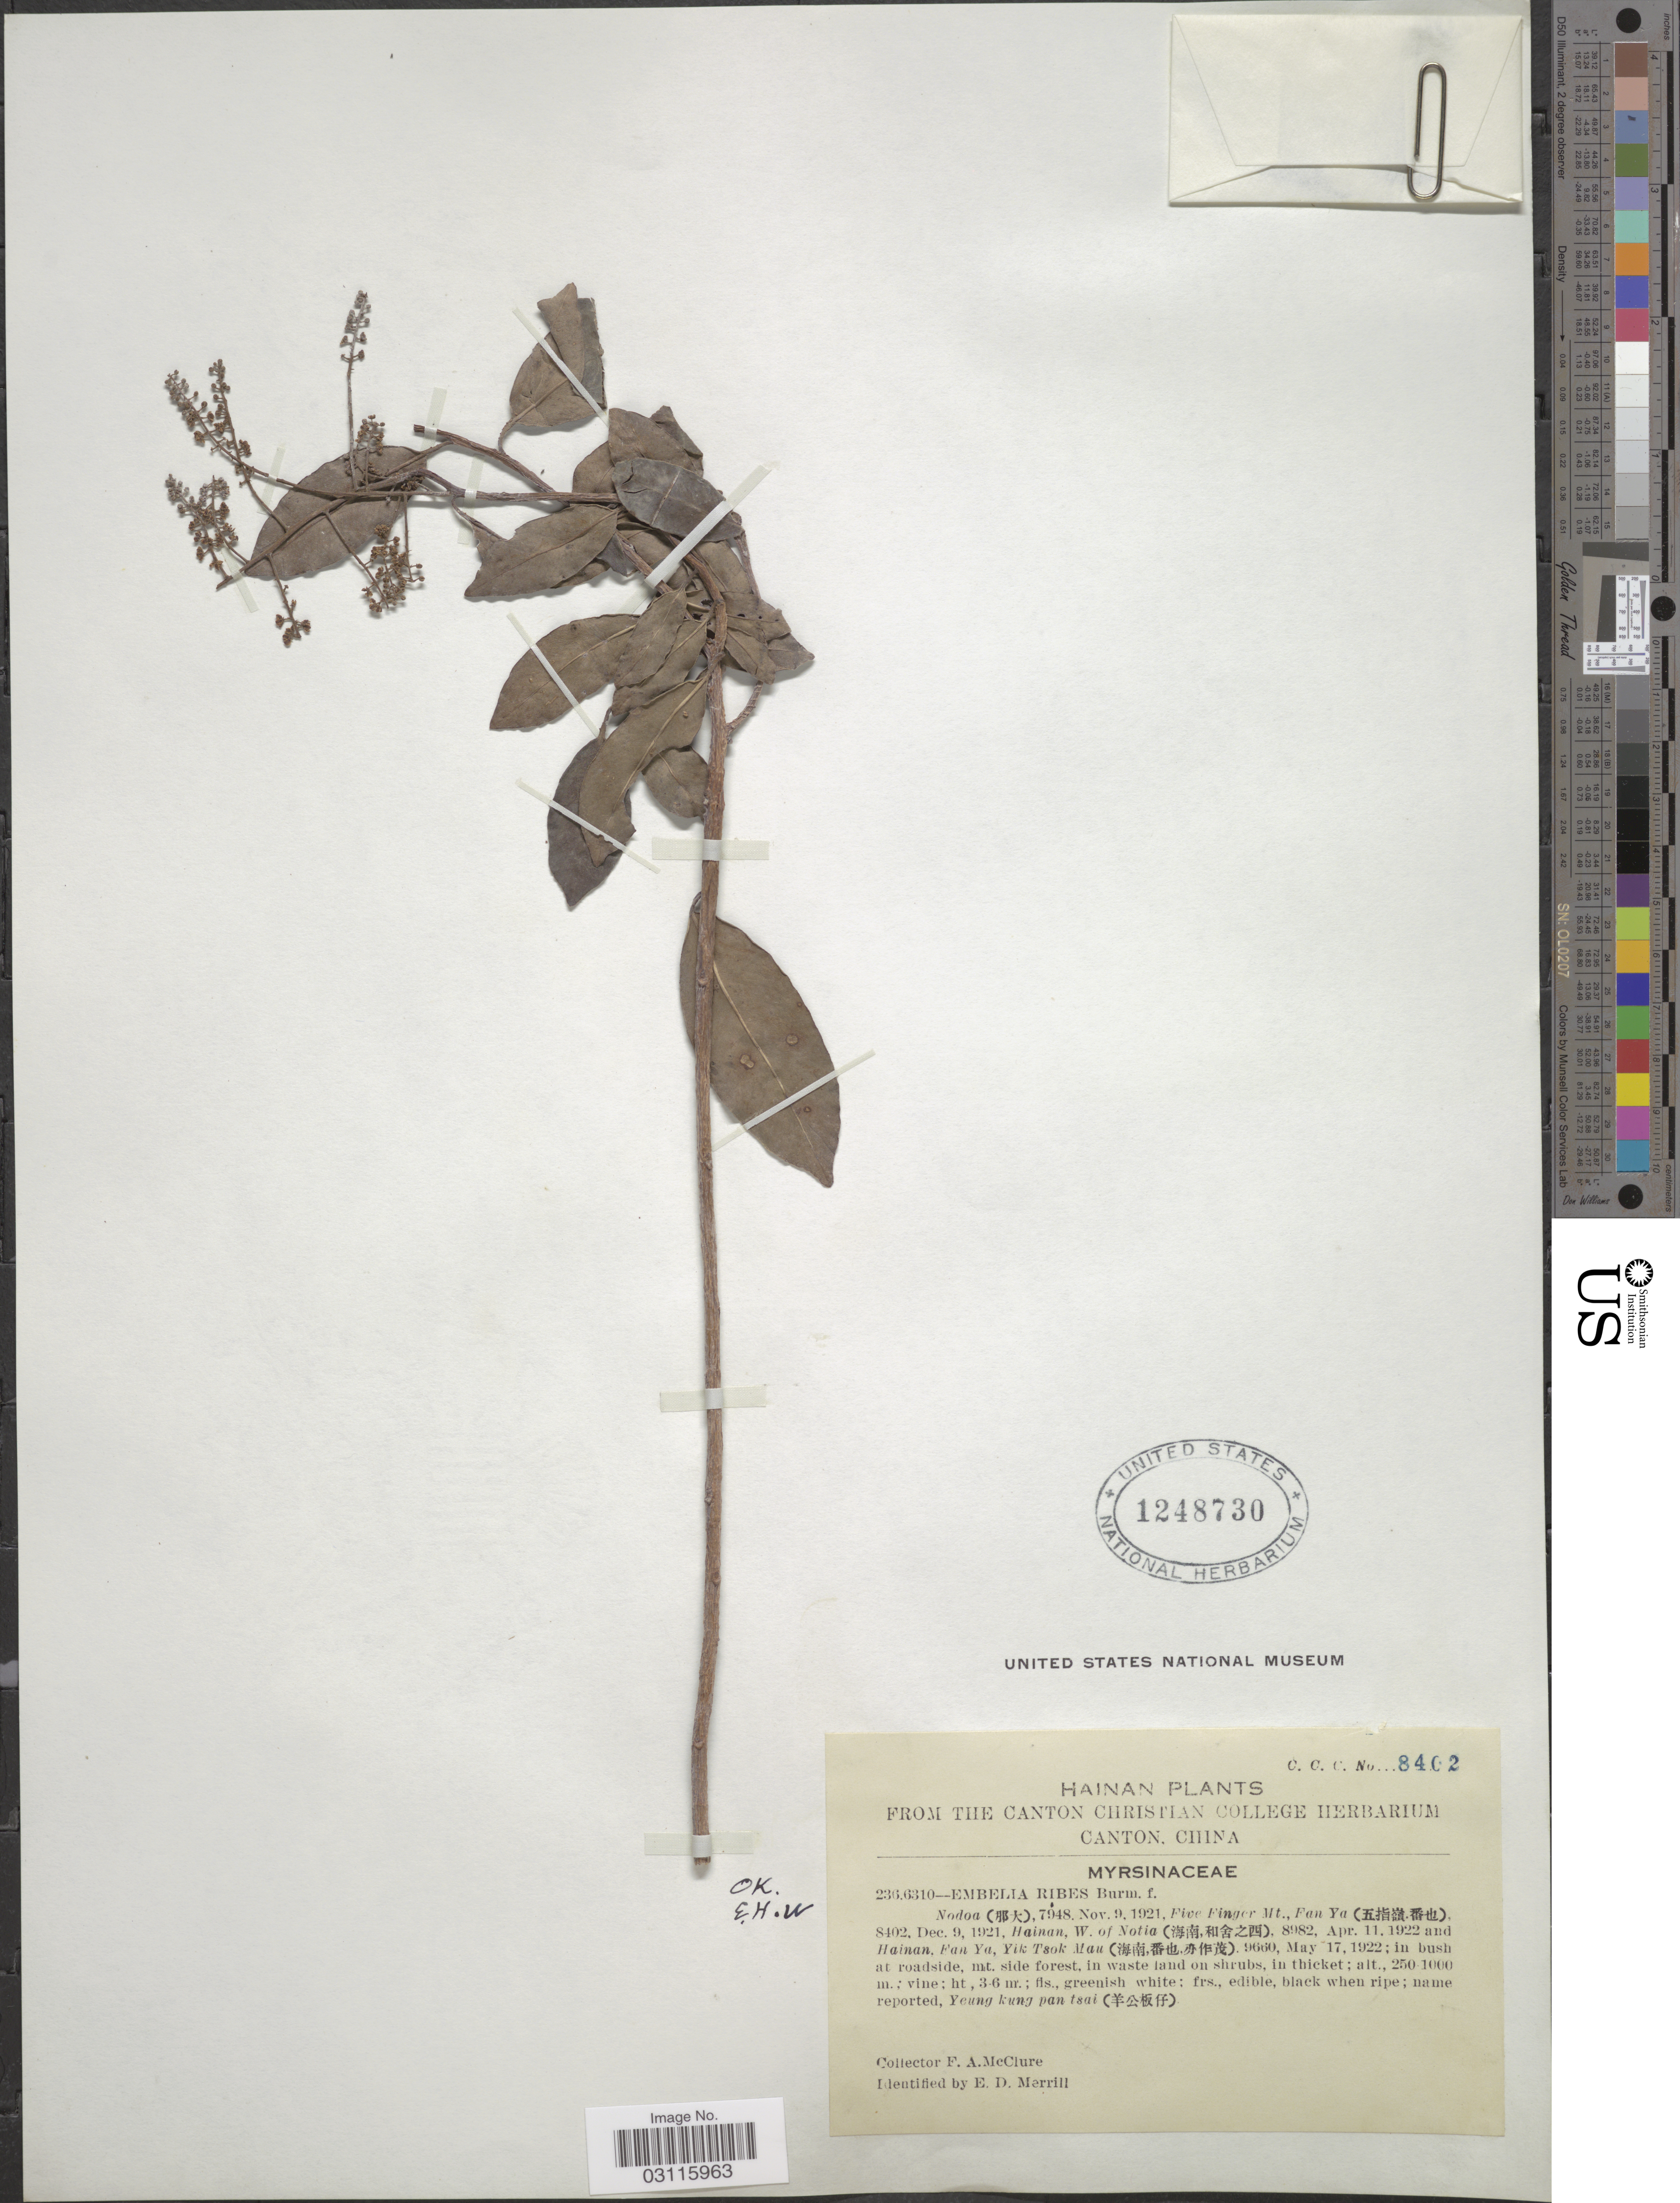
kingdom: Plantae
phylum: Tracheophyta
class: Magnoliopsida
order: Ericales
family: Primulaceae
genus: Embelia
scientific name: Embelia ribes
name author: Burm. f.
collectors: F. A. McClure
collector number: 8402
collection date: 1921-12-09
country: China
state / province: Hainan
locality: Five Finger Mt., Fan Ya (X).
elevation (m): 250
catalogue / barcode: US 1248730